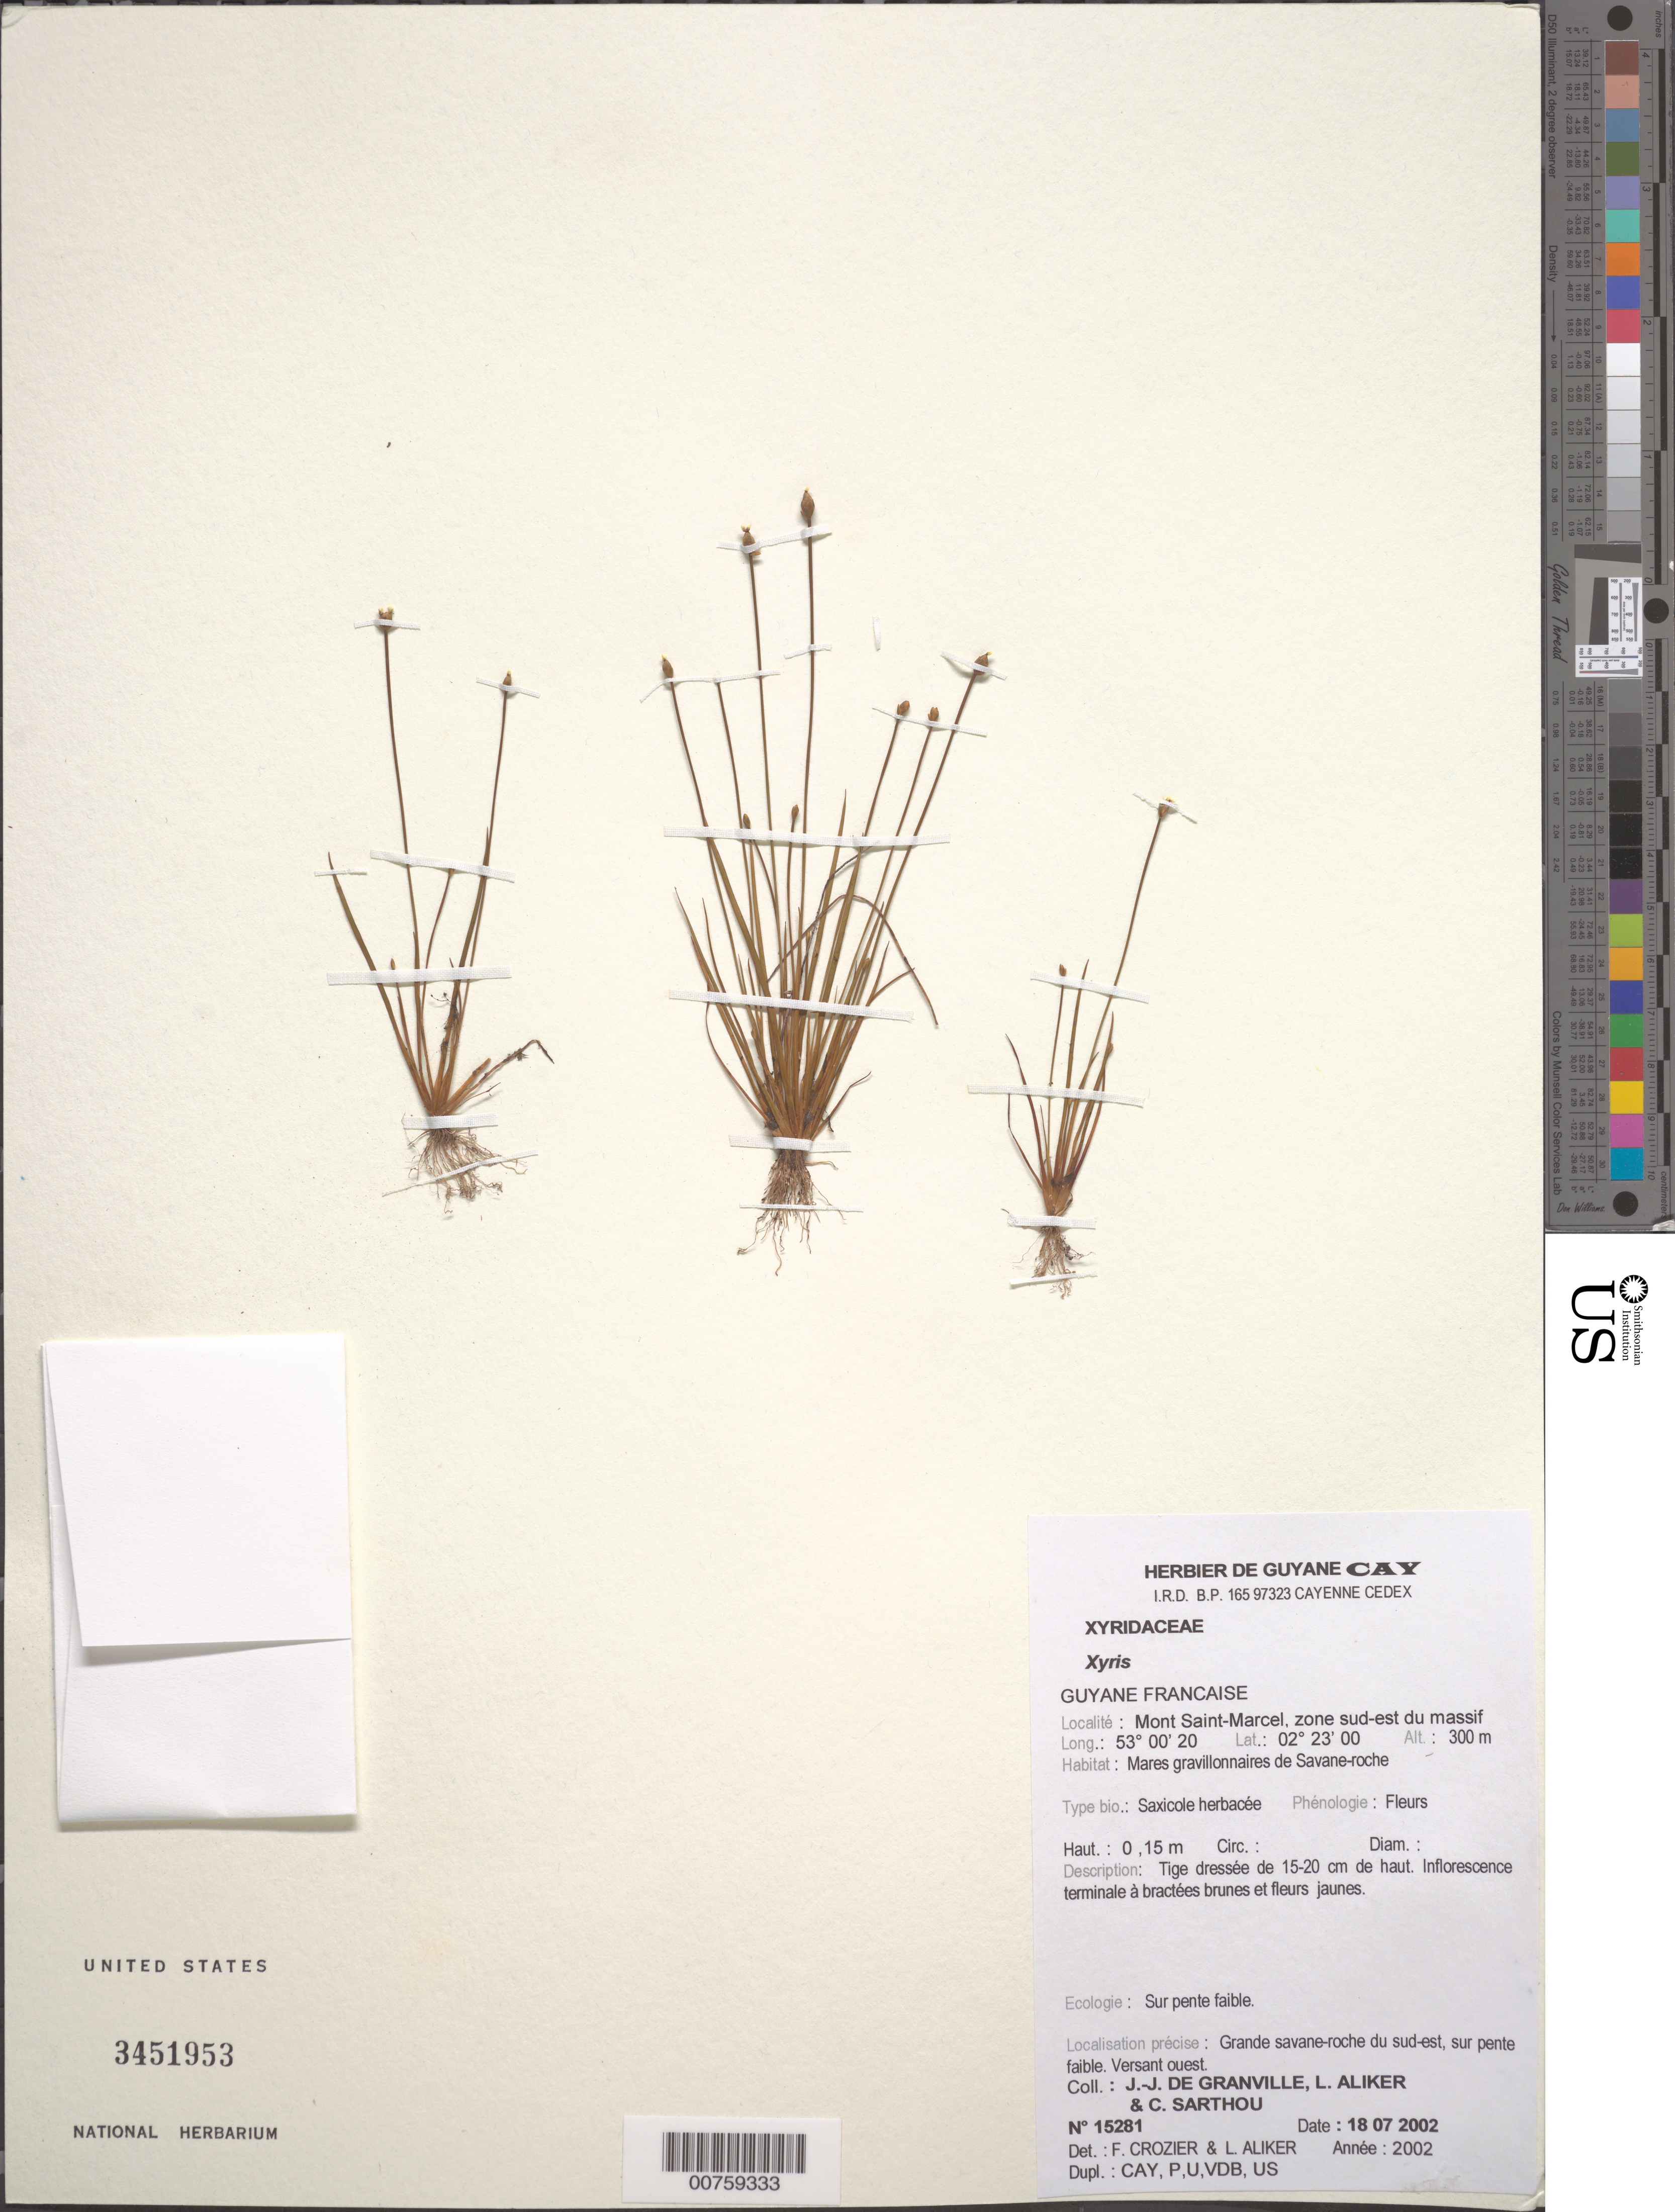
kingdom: Plantae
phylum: Tracheophyta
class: Liliopsida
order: Poales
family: Xyridaceae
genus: Xyris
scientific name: Xyris sp.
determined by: Crozier, F.; Aliker, L.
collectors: J.-J. de Granville, L. Aliker & C. Sarthou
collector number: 15281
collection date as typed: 18-Jul-02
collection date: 2002-07-18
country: French Guiana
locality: Mont Saint-Marcel, zone Sud-Est du massif, Bassin de l'Yaloupi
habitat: Mares gravillonnaires de savane roche; sur pente faible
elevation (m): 300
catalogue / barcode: US 3451953